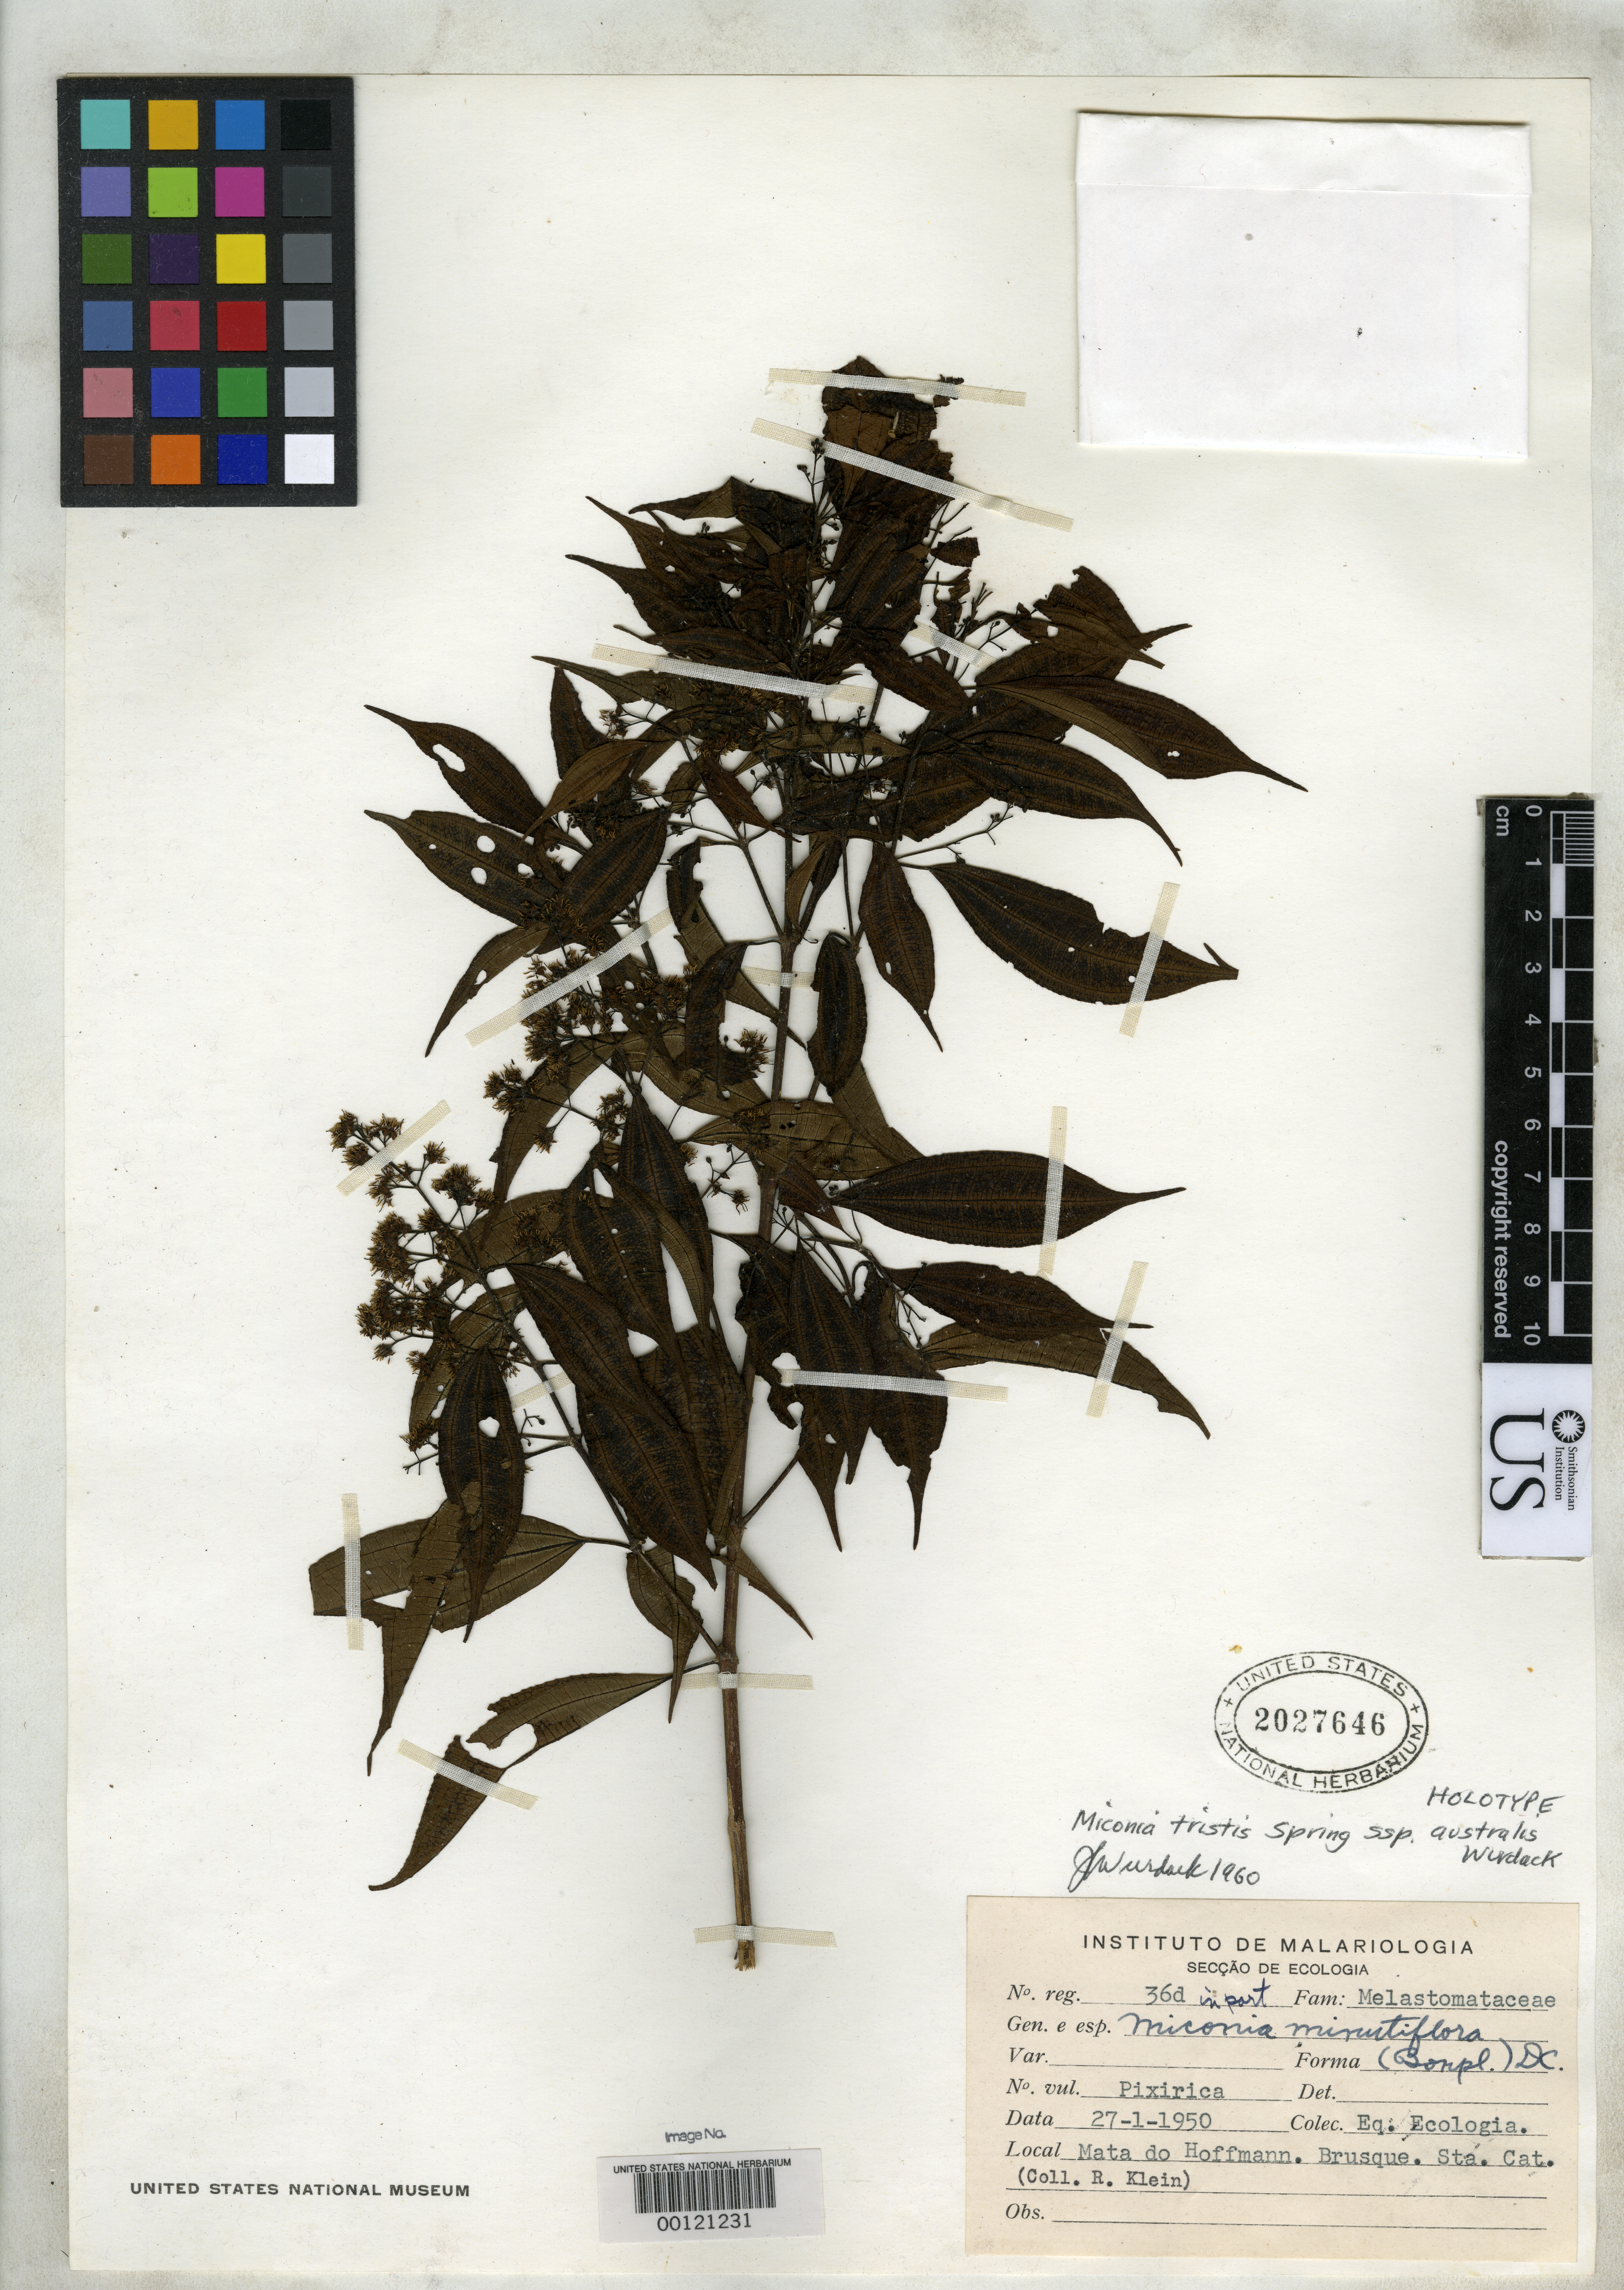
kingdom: Plantae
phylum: Tracheophyta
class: Magnoliopsida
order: Myrtales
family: Melastomataceae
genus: Miconia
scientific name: Miconia tristis subsp. australis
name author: Wurdack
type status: Holotype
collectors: R. M. Klein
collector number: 36 d p.p.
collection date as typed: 27 Jan 1950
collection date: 1950-01-27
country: Brazil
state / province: Santa Catarina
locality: Brusque.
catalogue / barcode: US 2027646